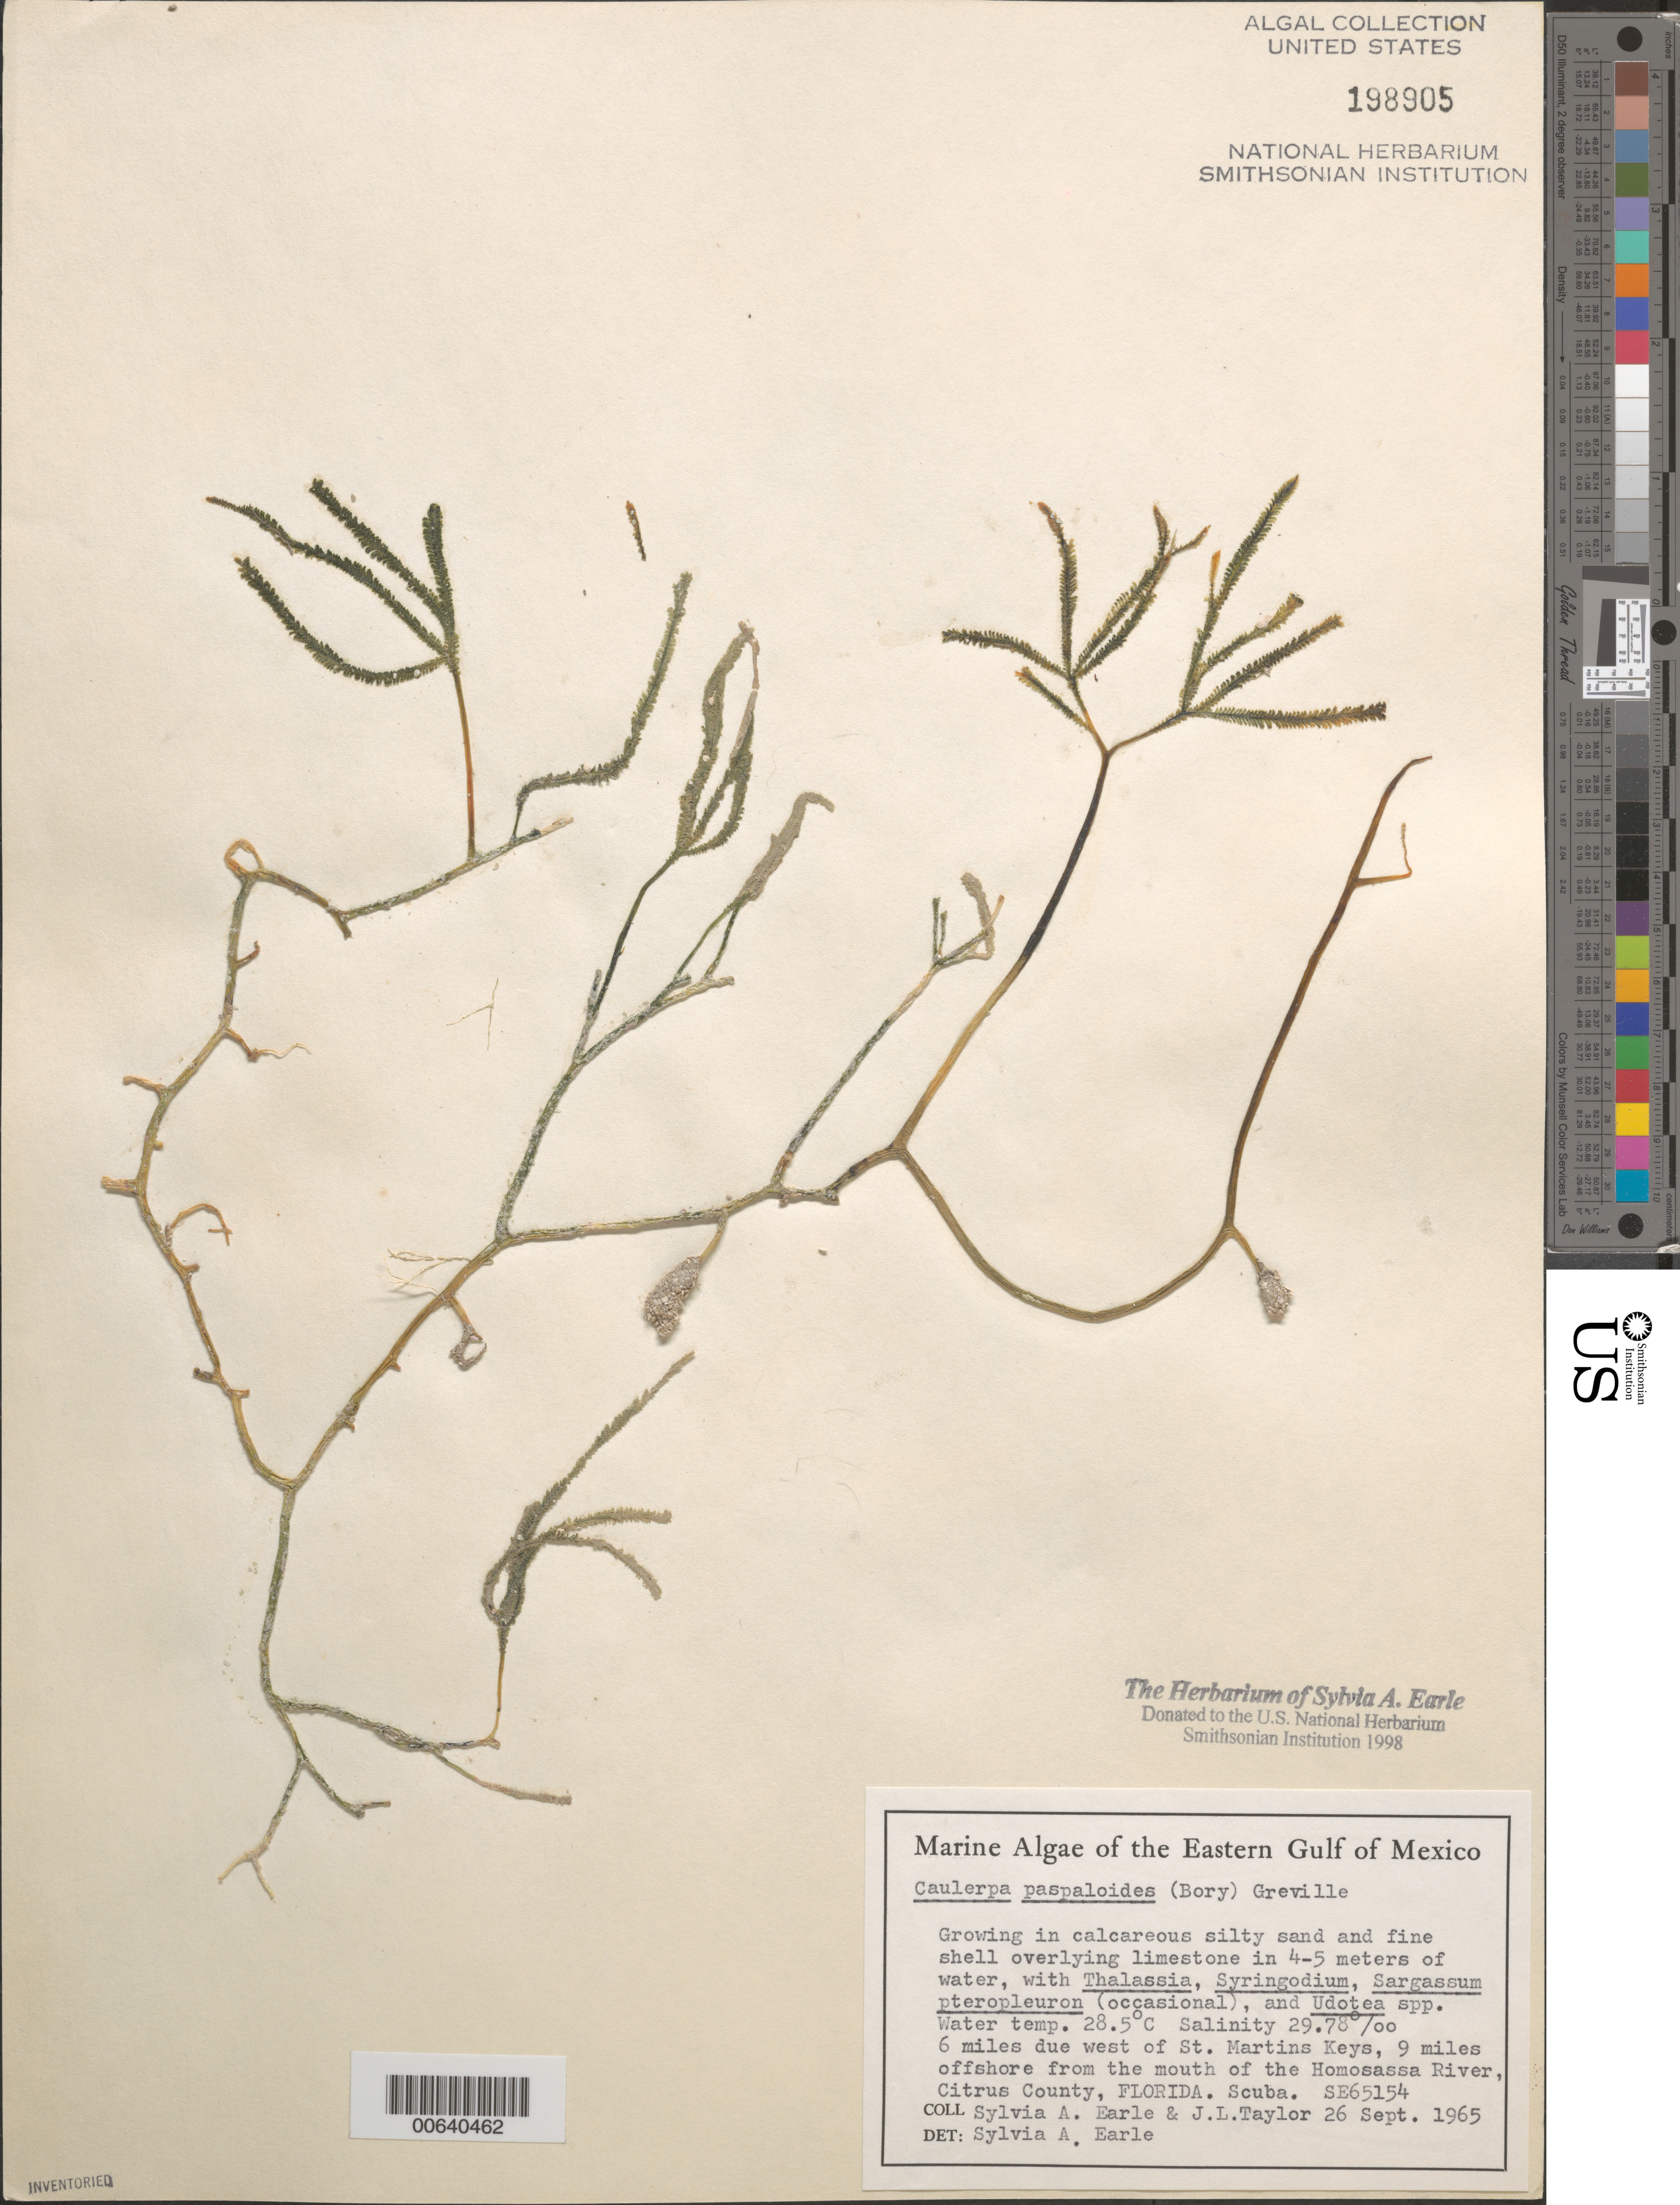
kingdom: Plantae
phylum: Chlorophyta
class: Ulvophyceae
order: Bryopsidales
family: Caulerpaceae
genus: Caulerpa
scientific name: Caulerpa paspaloides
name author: (Bory) Grev.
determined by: Earle, S. A.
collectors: S. A. Earle & J. L. Taylor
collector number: SE 65154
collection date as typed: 26 Sep 1965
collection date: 1965-09-26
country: United States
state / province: Florida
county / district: Citrus County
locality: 9 miles off Homosassa River mouth, 6 miles due west of St. Martins Keys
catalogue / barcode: US 198905